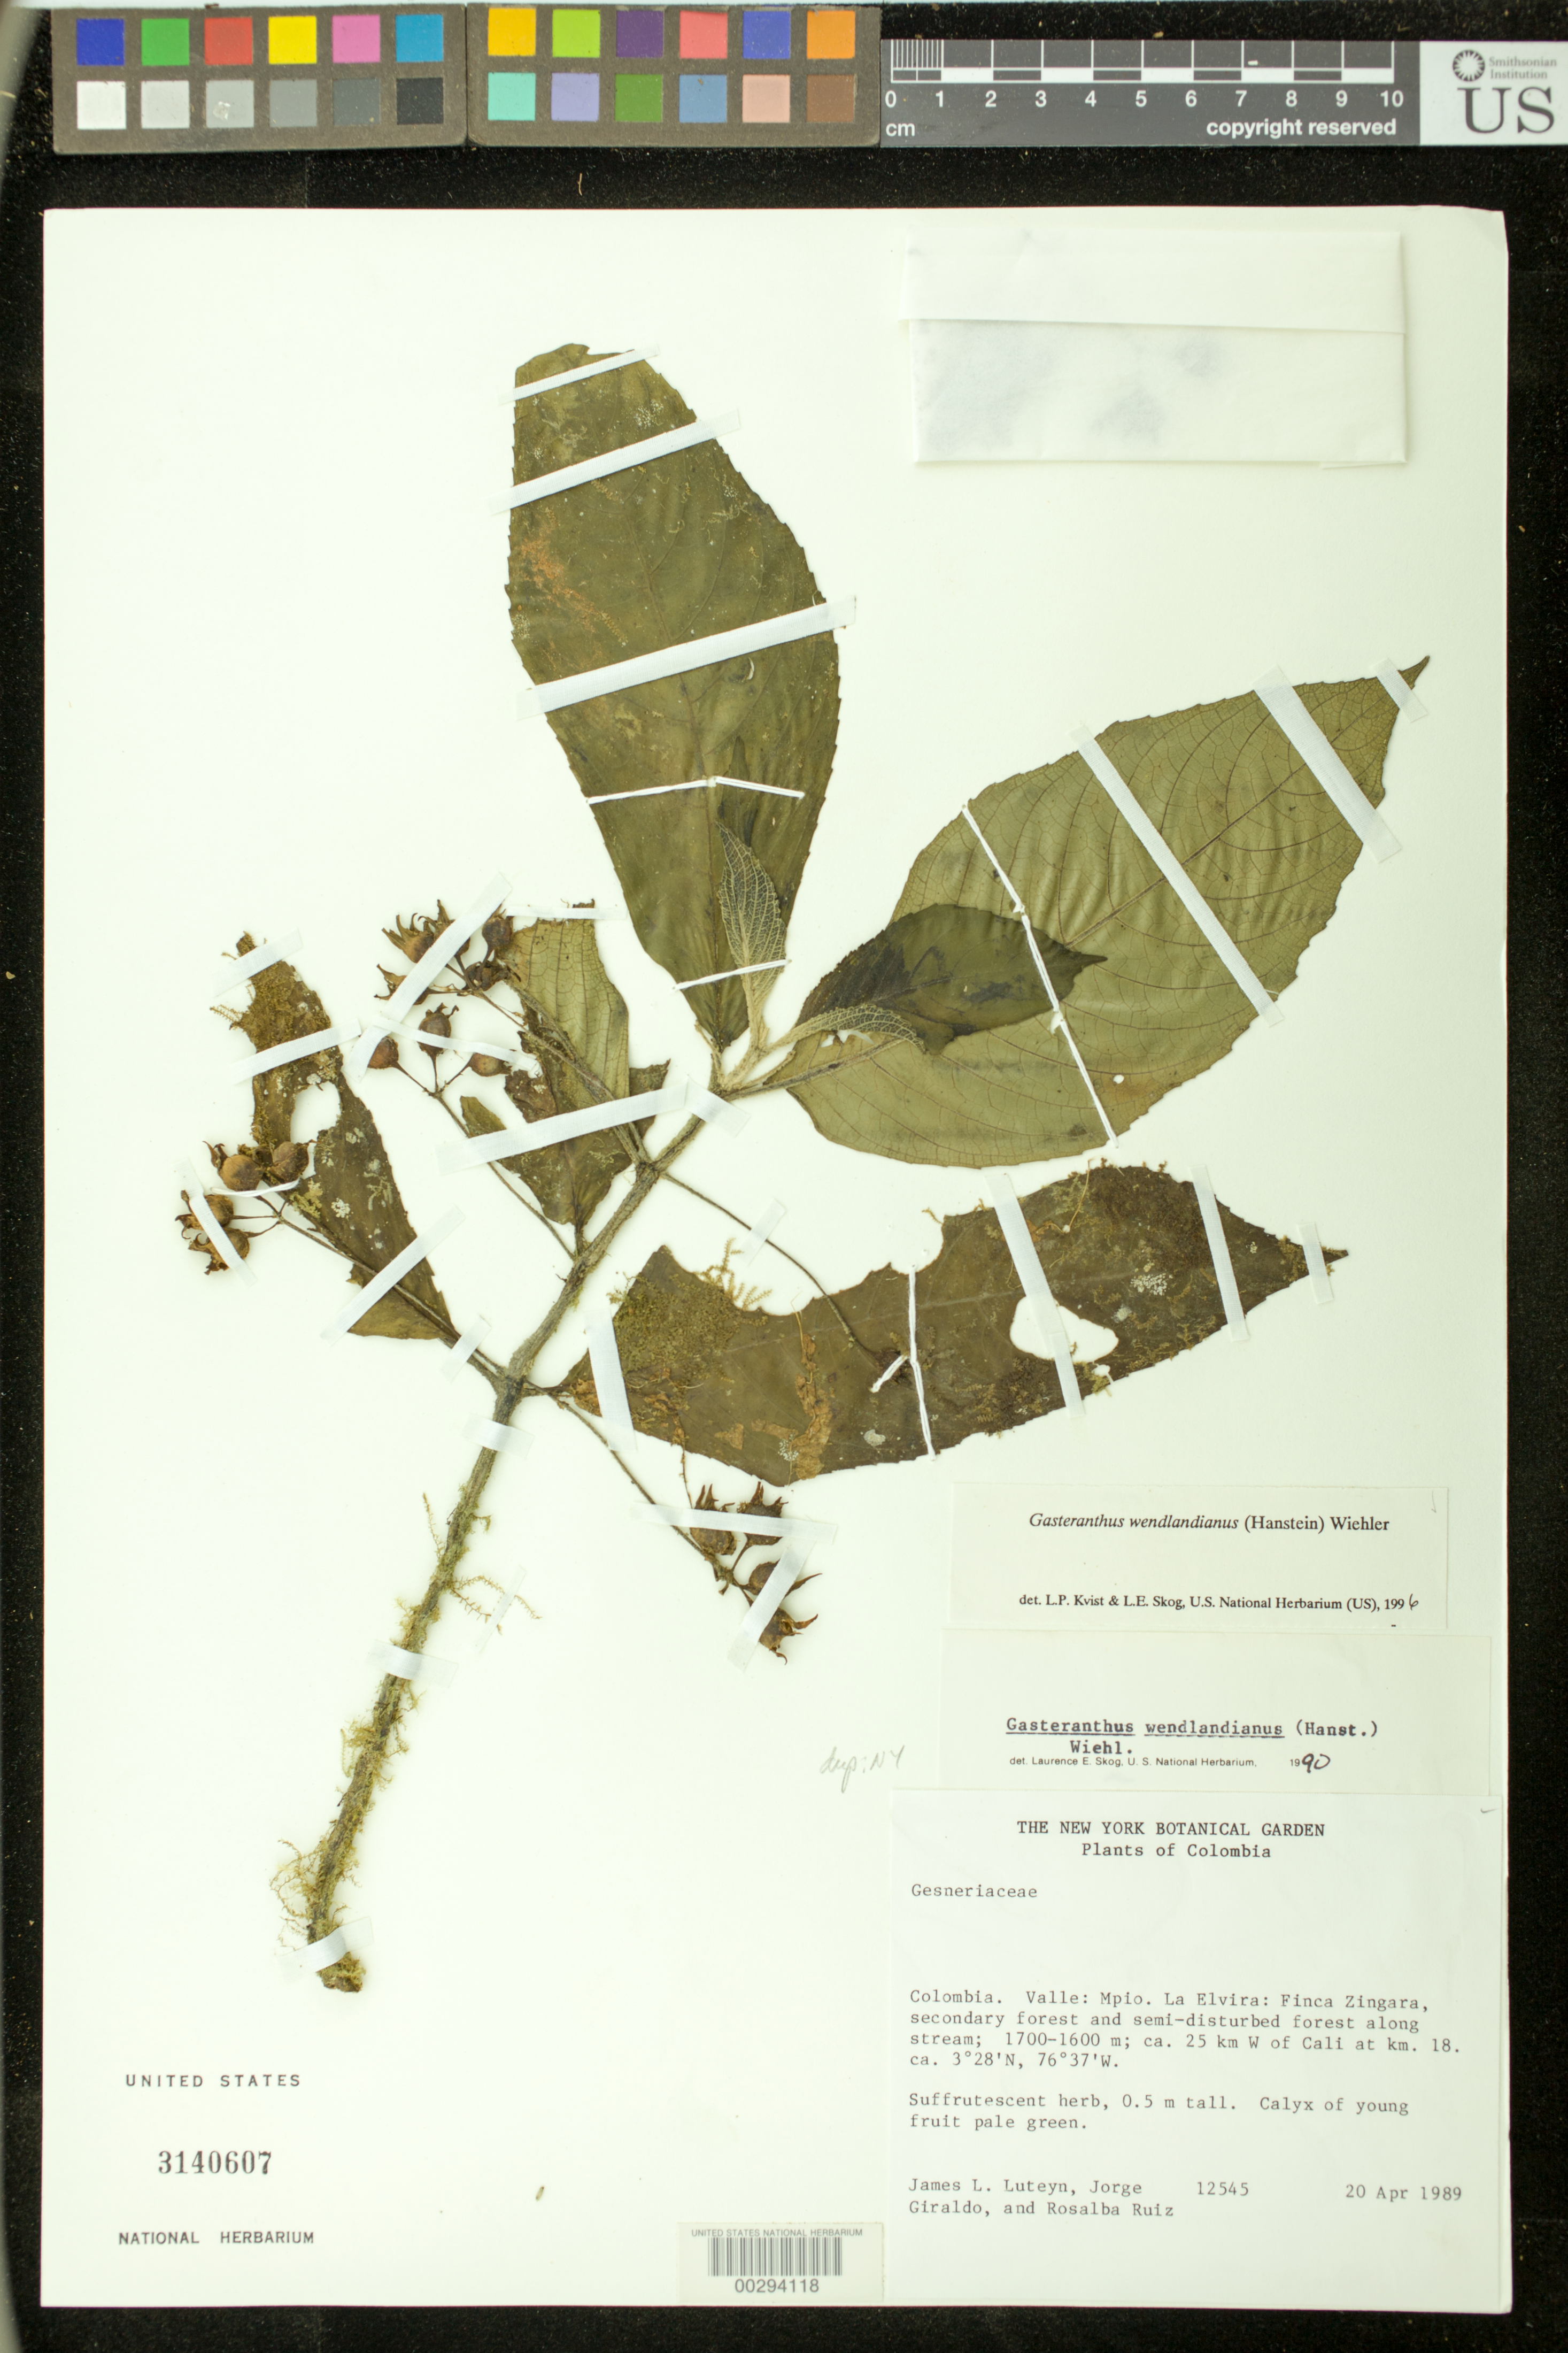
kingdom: Plantae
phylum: Tracheophyta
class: Magnoliopsida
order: Lamiales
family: Gesneriaceae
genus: Gasteranthus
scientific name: Gasteranthus wendlandianus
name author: (Hanst.) Wiehler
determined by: Skog, Laurence E.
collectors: J. L. Luteyn, J. Giraldo & R. Ruiz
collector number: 12545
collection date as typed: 20 Apr 1989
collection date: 1989-04-20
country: Colombia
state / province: Valle del Cauca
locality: Mpio. La Elvira: Finca Zingara, ca 25 km W of Cali at km 18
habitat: Secondary forest and semi-disturbed forest along stream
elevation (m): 1600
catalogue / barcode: US 3140607